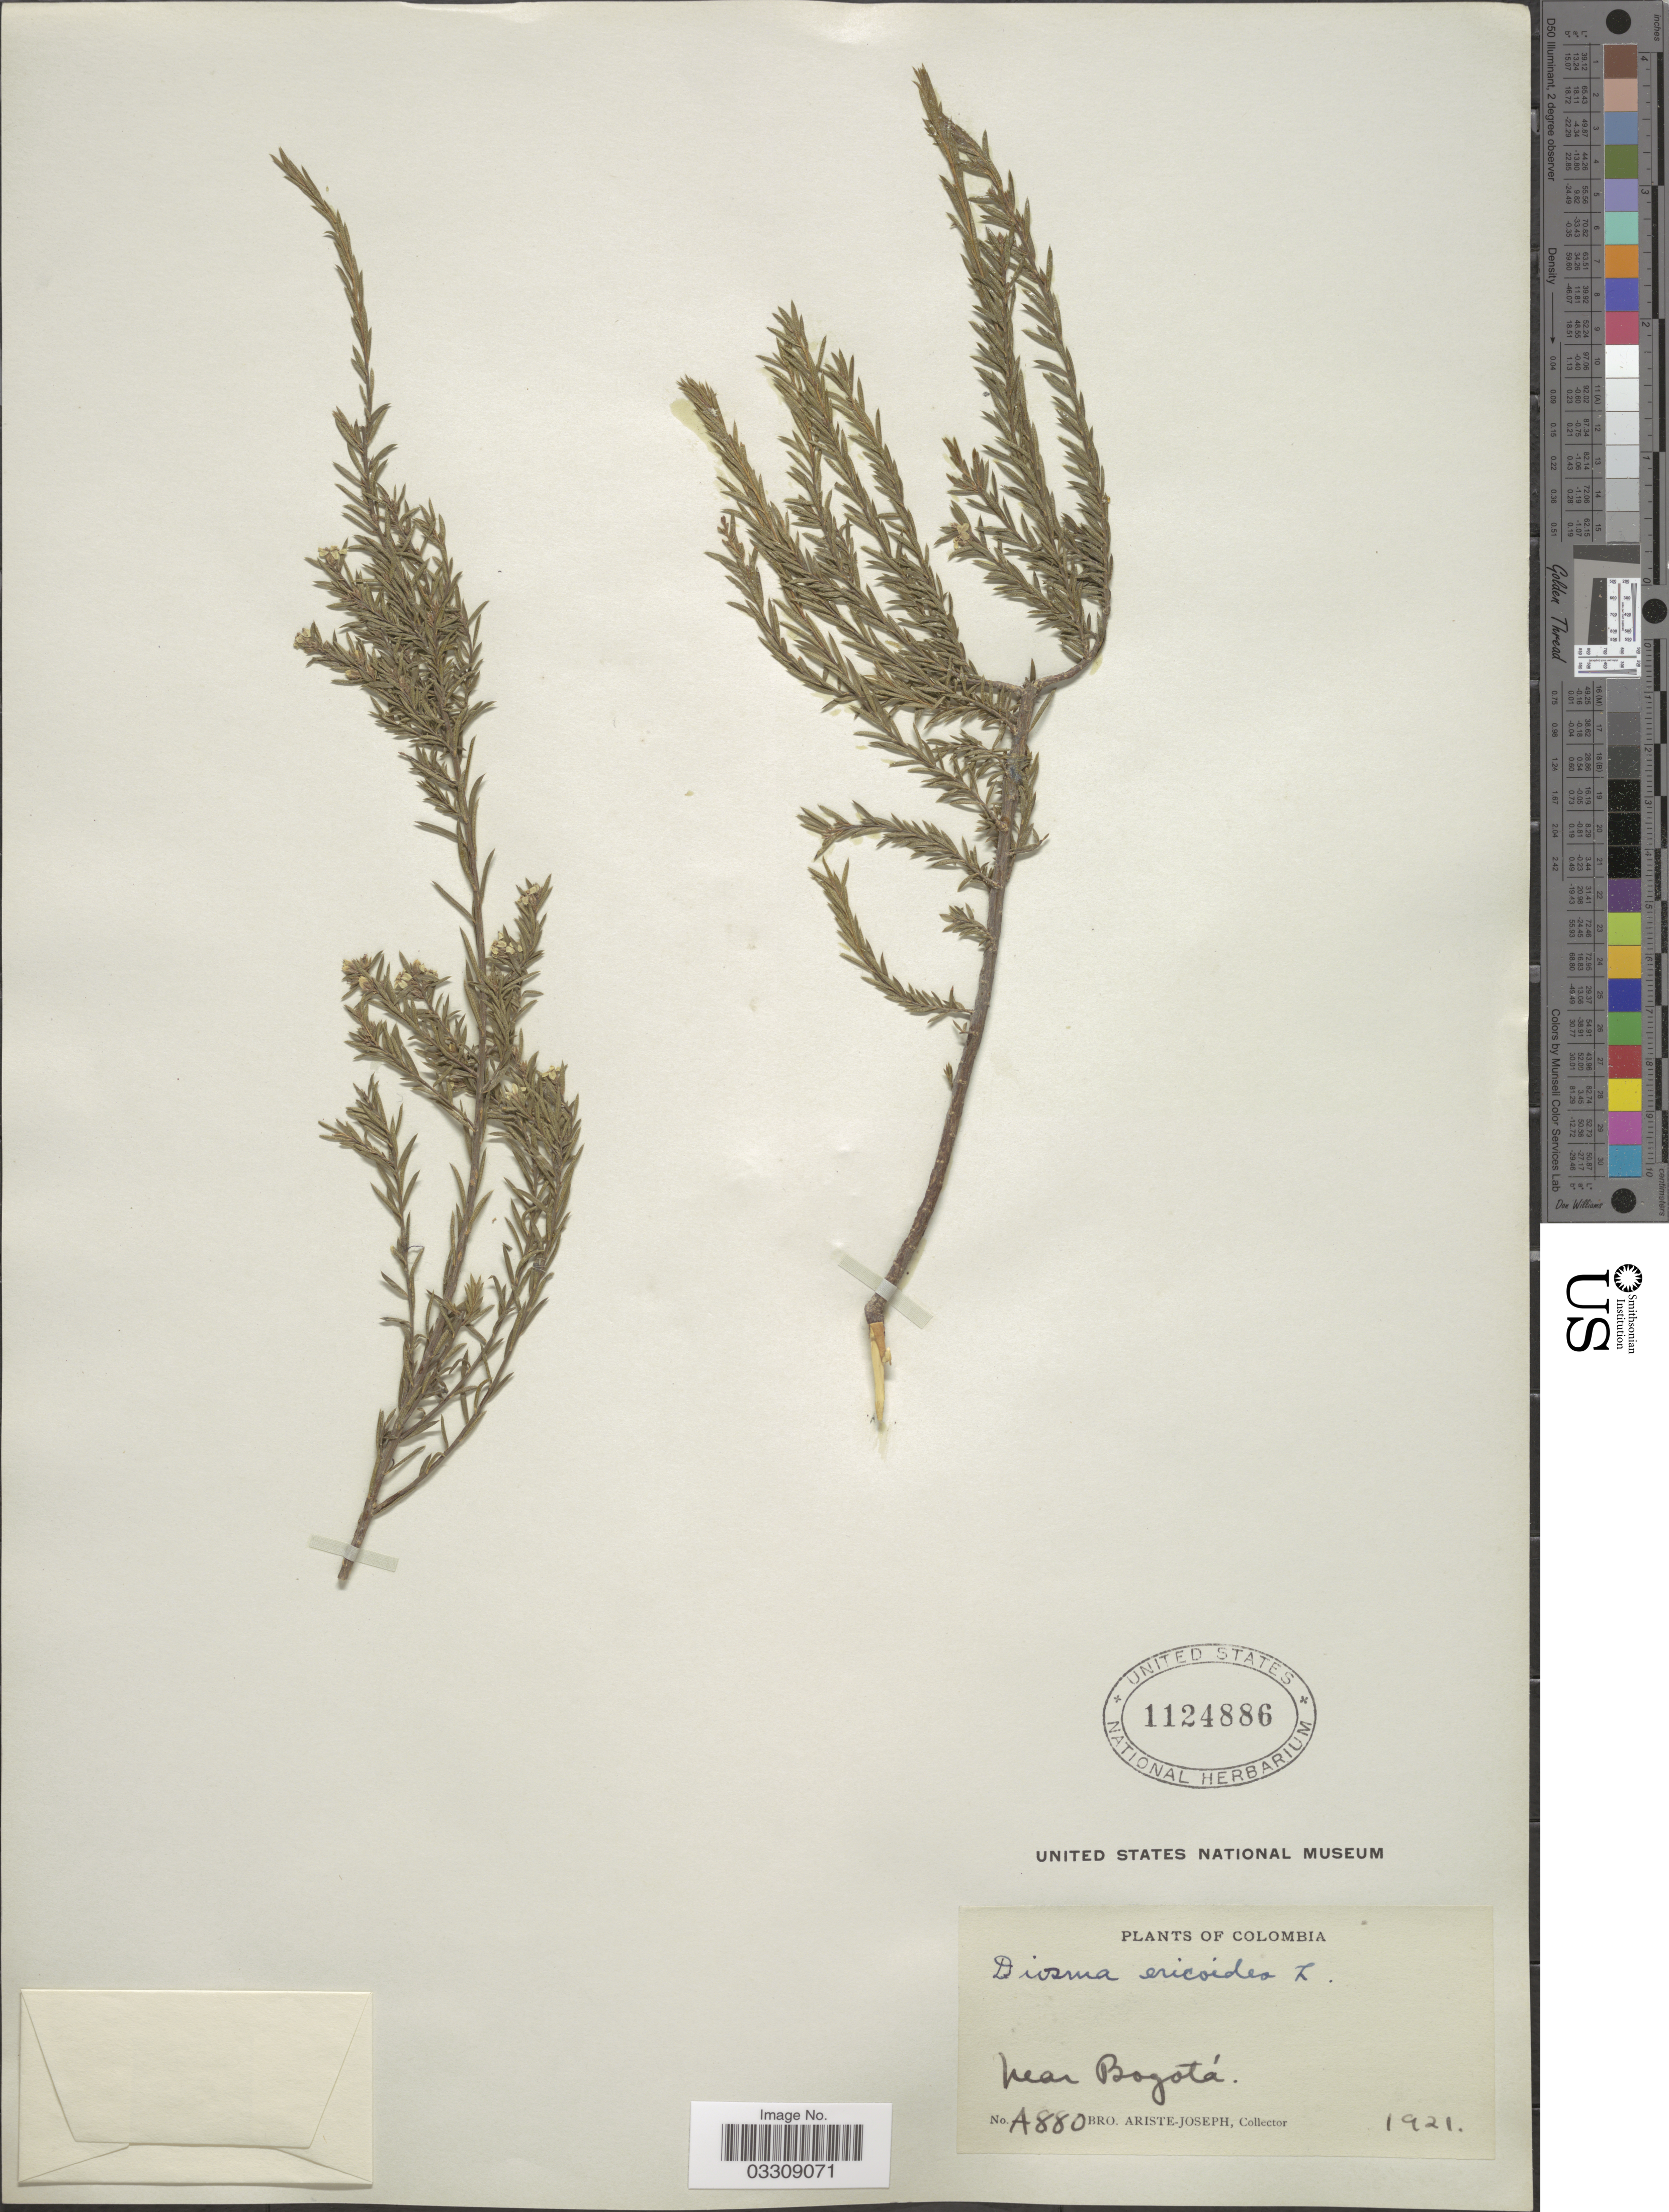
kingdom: Plantae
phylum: Tracheophyta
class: Magnoliopsida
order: Sapindales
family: Rutaceae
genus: Diosma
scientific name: Diosma ericoides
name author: L.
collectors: Bro. Ariste-Joseph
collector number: A880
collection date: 1921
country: Colombia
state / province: Bogota D.C.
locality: Near Bogotá.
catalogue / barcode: US 1124886